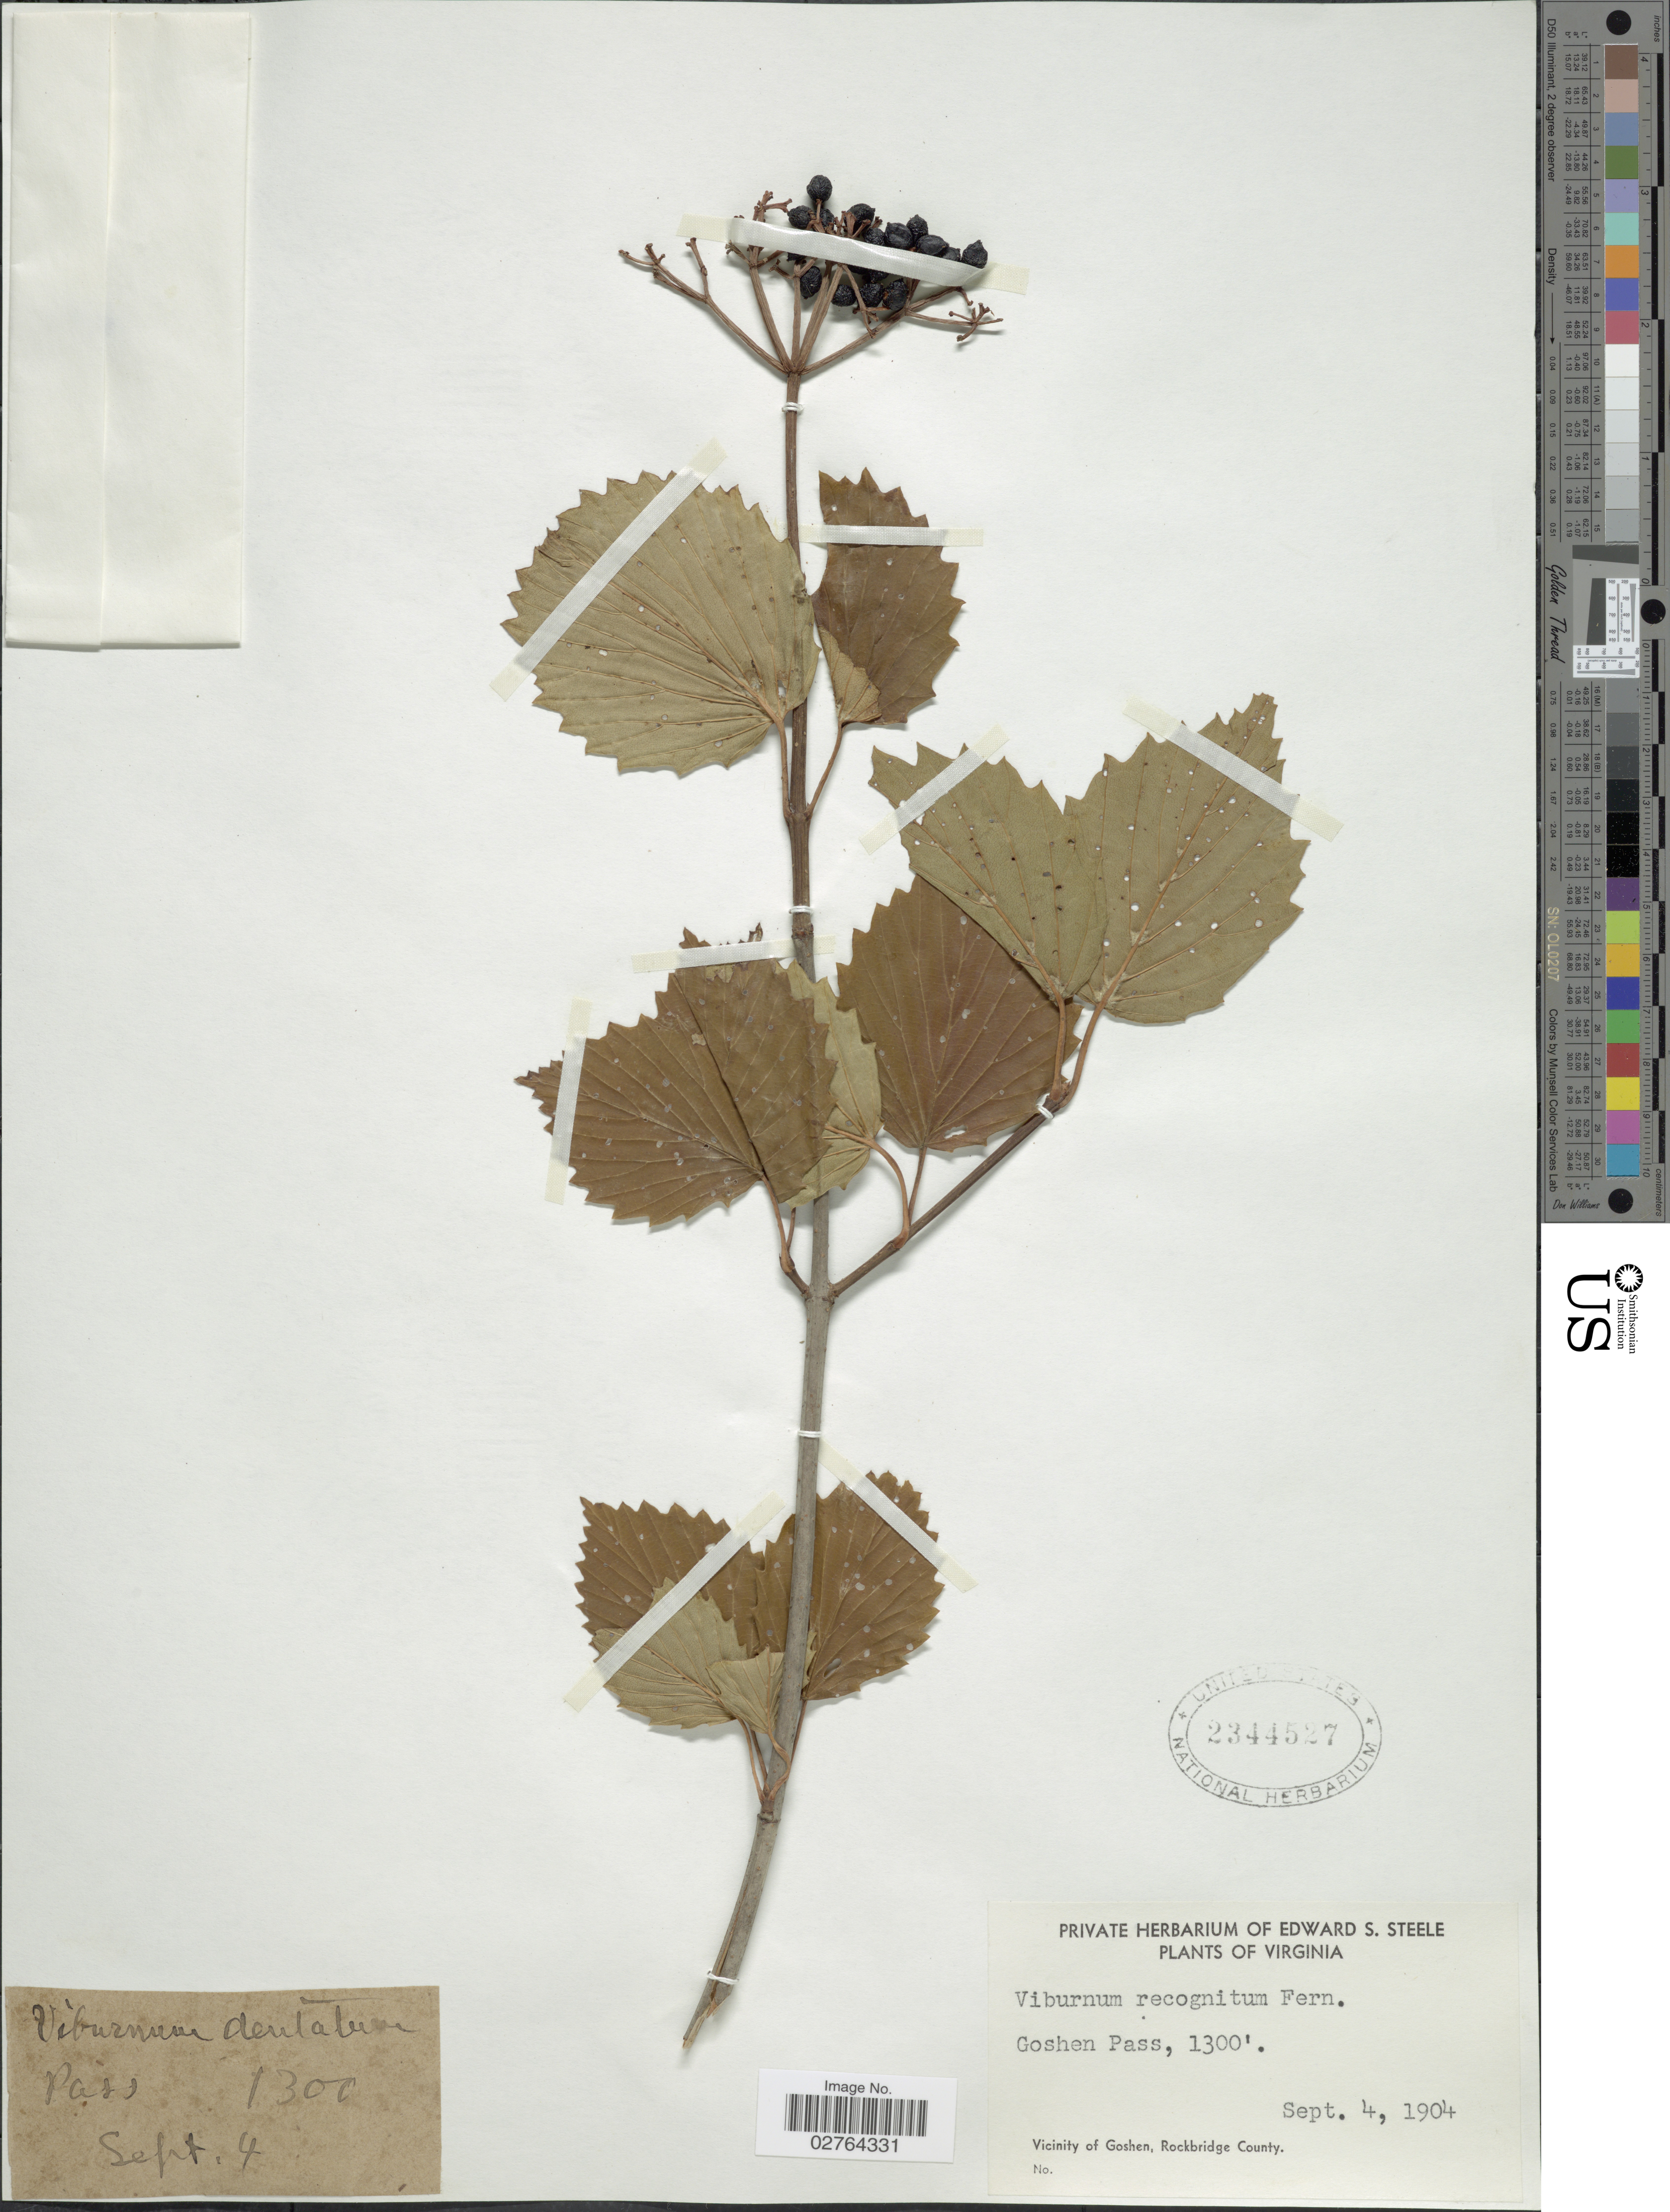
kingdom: Plantae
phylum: Tracheophyta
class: Magnoliopsida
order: Dipsacales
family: Viburnaceae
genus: Viburnum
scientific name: Viburnum recognitum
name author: Fernald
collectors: E. Steele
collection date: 1904-09-04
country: United States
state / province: Virginia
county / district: Rockbridge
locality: Goshen Pass. Vicinity of Goshen, Rockbridge County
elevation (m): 396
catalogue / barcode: US 2344527